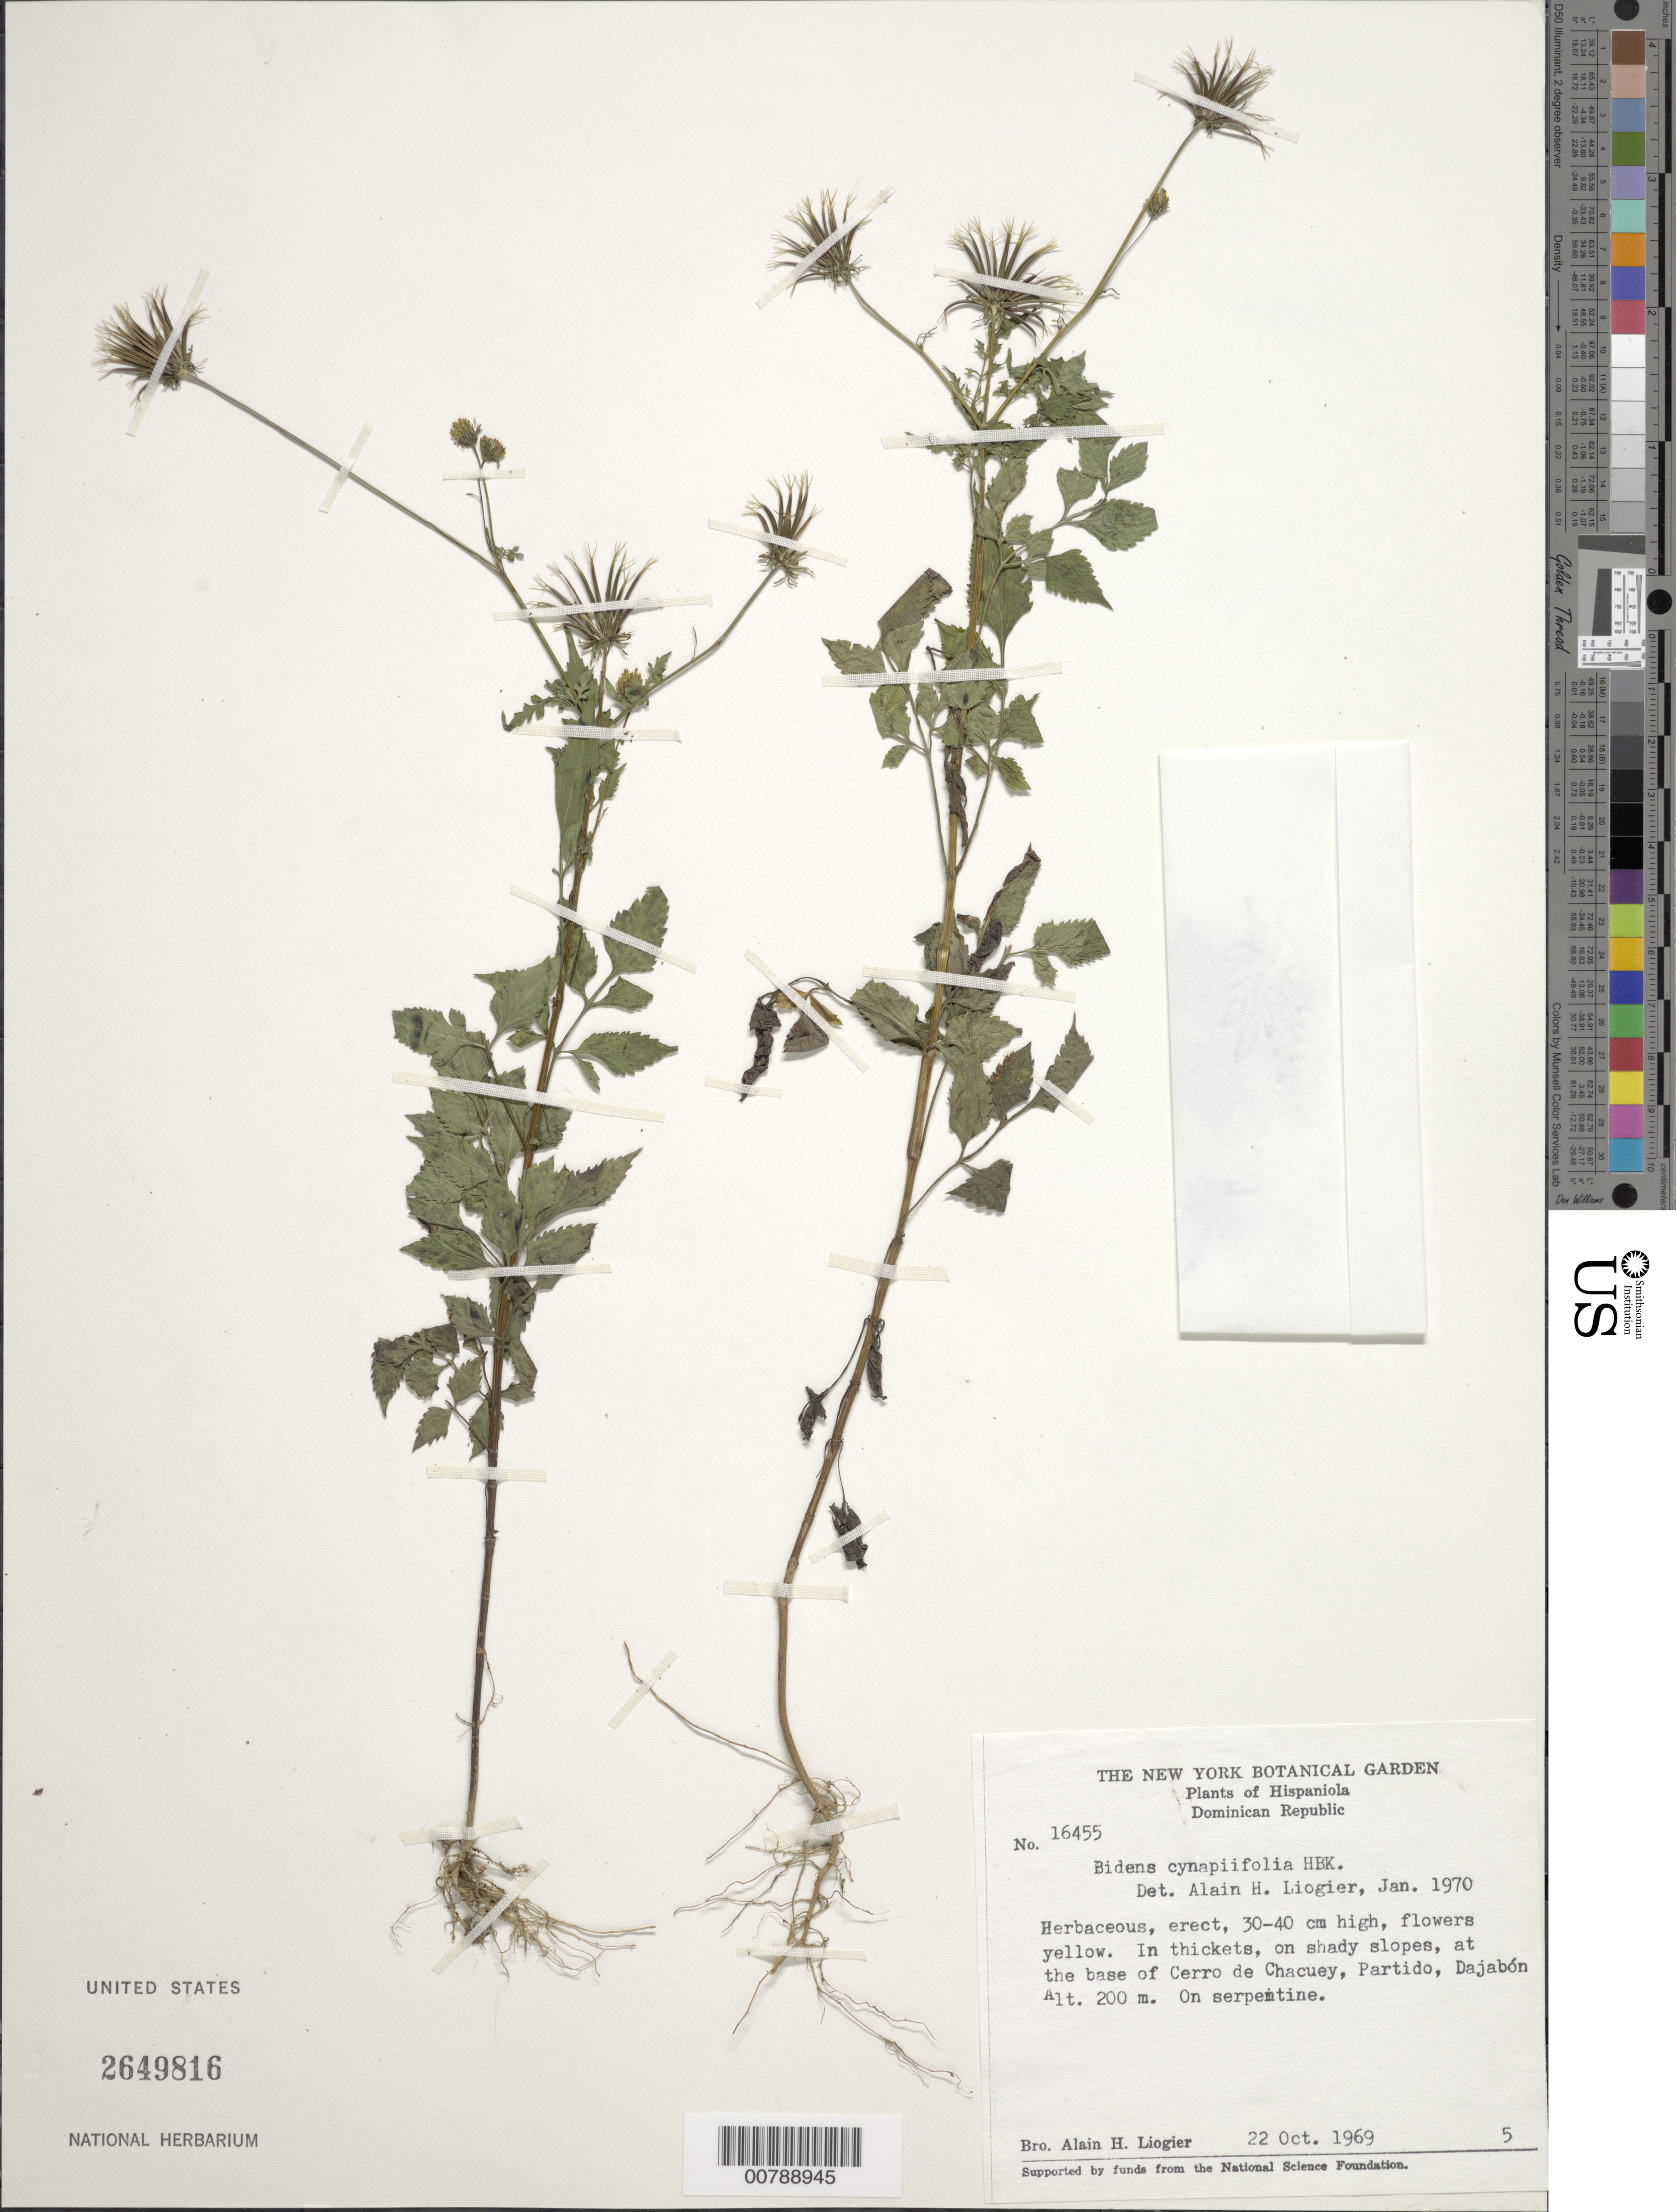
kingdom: Plantae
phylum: Tracheophyta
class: Magnoliopsida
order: Asterales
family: Asteraceae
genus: Bidens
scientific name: Bidens cynapiifolia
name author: Kunth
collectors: A. H. Liogier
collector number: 16455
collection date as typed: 16 Oct 1969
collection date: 1969-10-16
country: Dominican Republic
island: Hispaniola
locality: At the base of Cerro de Chacuey, Partido, Dajabón. On serpentine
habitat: In thickets, on shady slopes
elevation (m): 200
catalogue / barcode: US 2649816